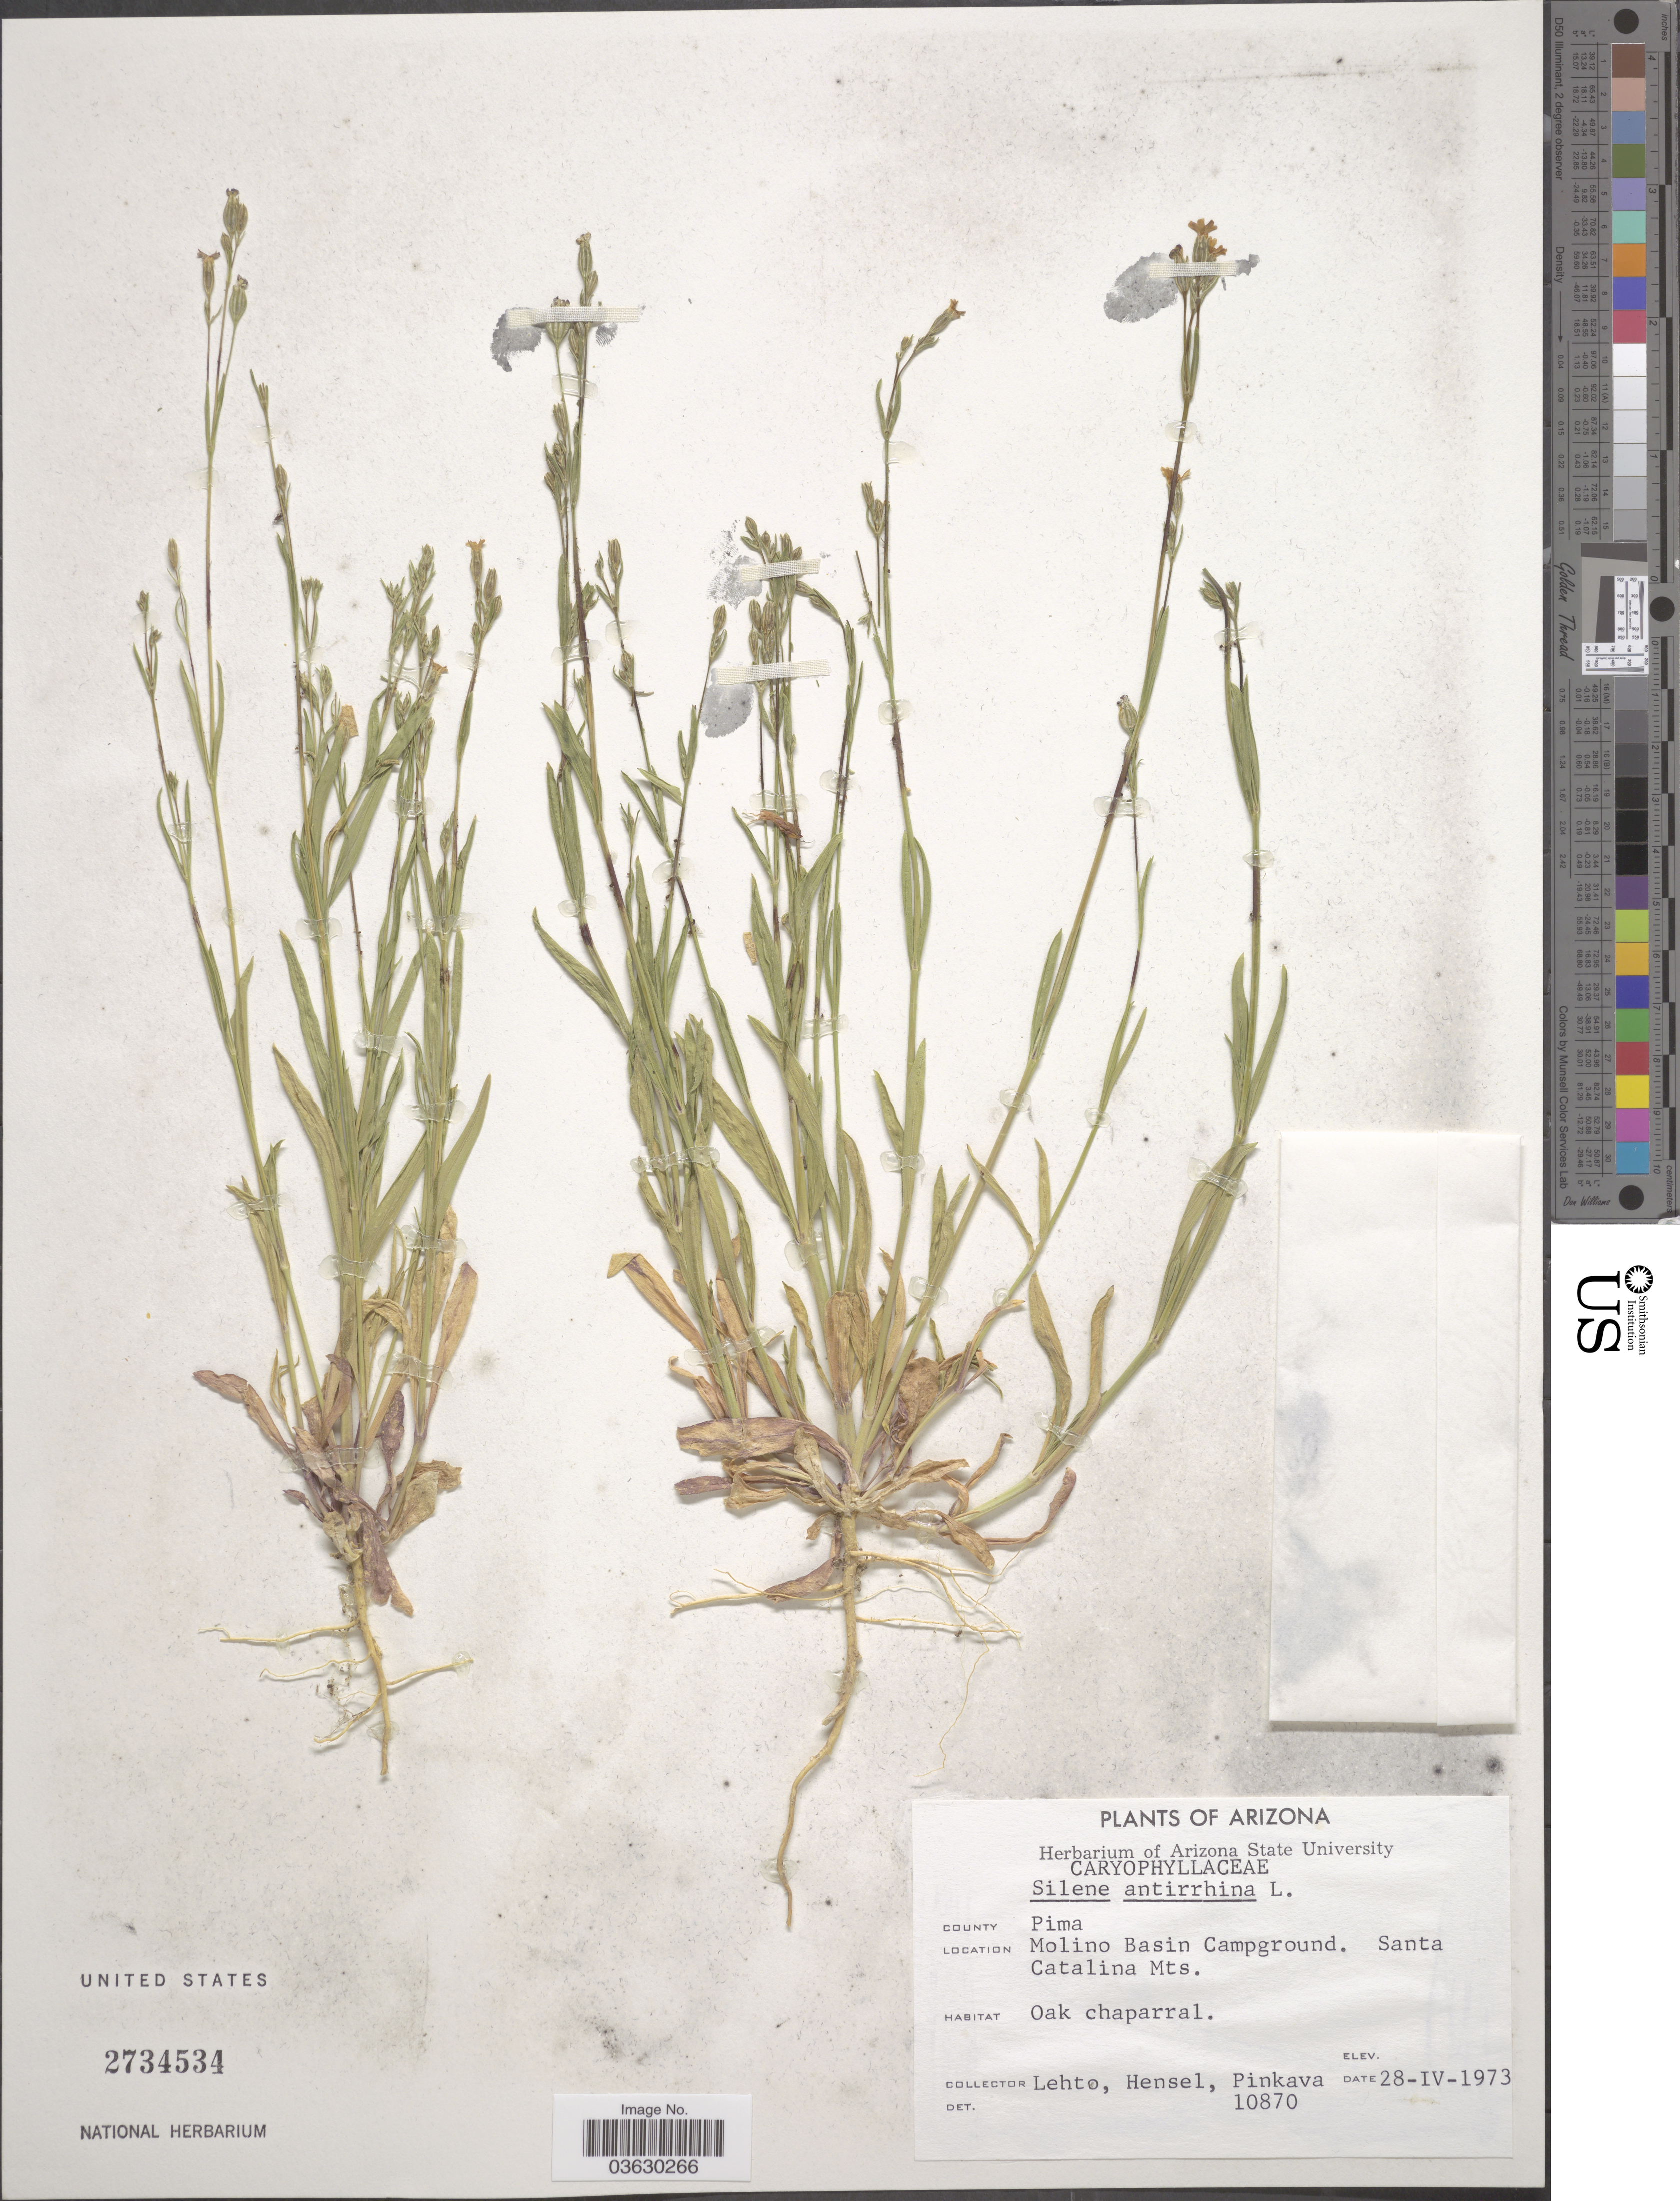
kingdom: Plantae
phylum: Tracheophyta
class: Magnoliopsida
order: Caryophyllales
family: Caryophyllaceae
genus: Silene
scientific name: Silene antirrhina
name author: L.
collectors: -. Lehto, -. Hensel & -. Pinkava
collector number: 10870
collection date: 1973-04-28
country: United States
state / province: Arizona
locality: County Pima. Molino Basin Campground. Santa Catalina Mts.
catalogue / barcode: US 2734534